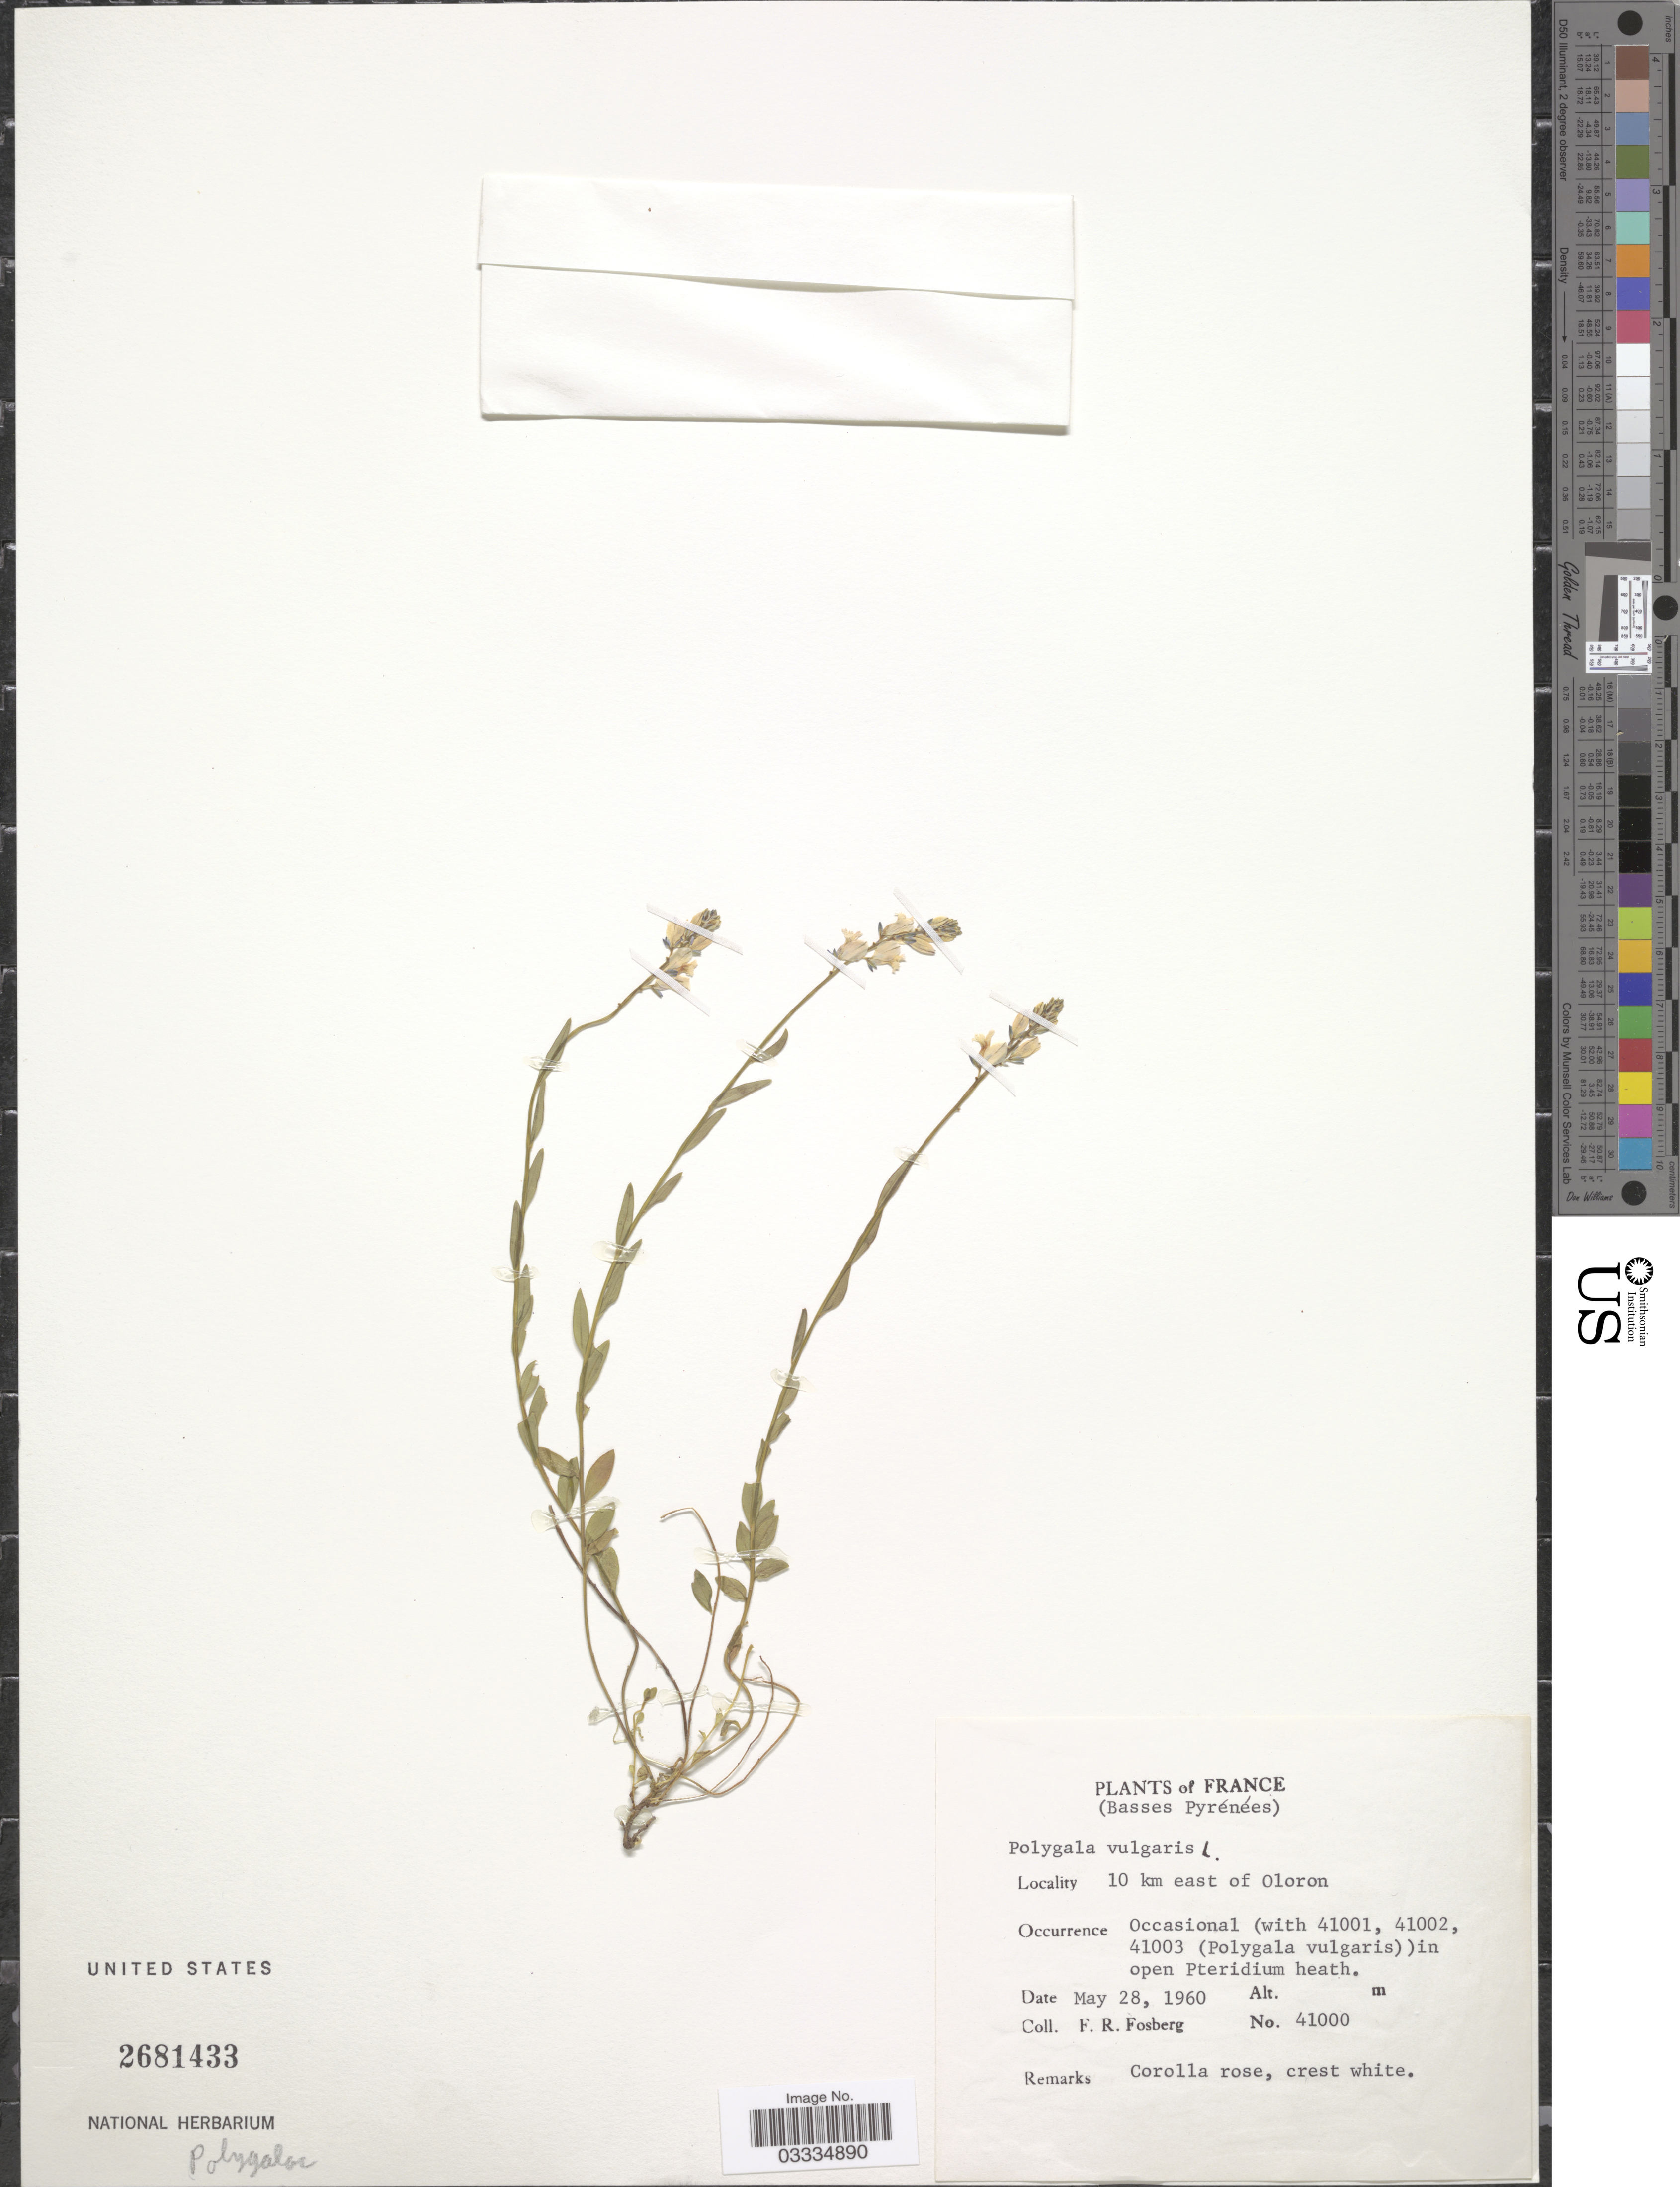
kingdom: Plantae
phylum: Tracheophyta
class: Magnoliopsida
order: Fabales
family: Polygalaceae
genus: Polygala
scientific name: Polygala vulgaris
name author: L.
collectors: F. R. Fosberg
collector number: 41000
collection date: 1960-05-28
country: France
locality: (Basses Pyrénées), 10 km east of Oloron.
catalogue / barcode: US 2681433